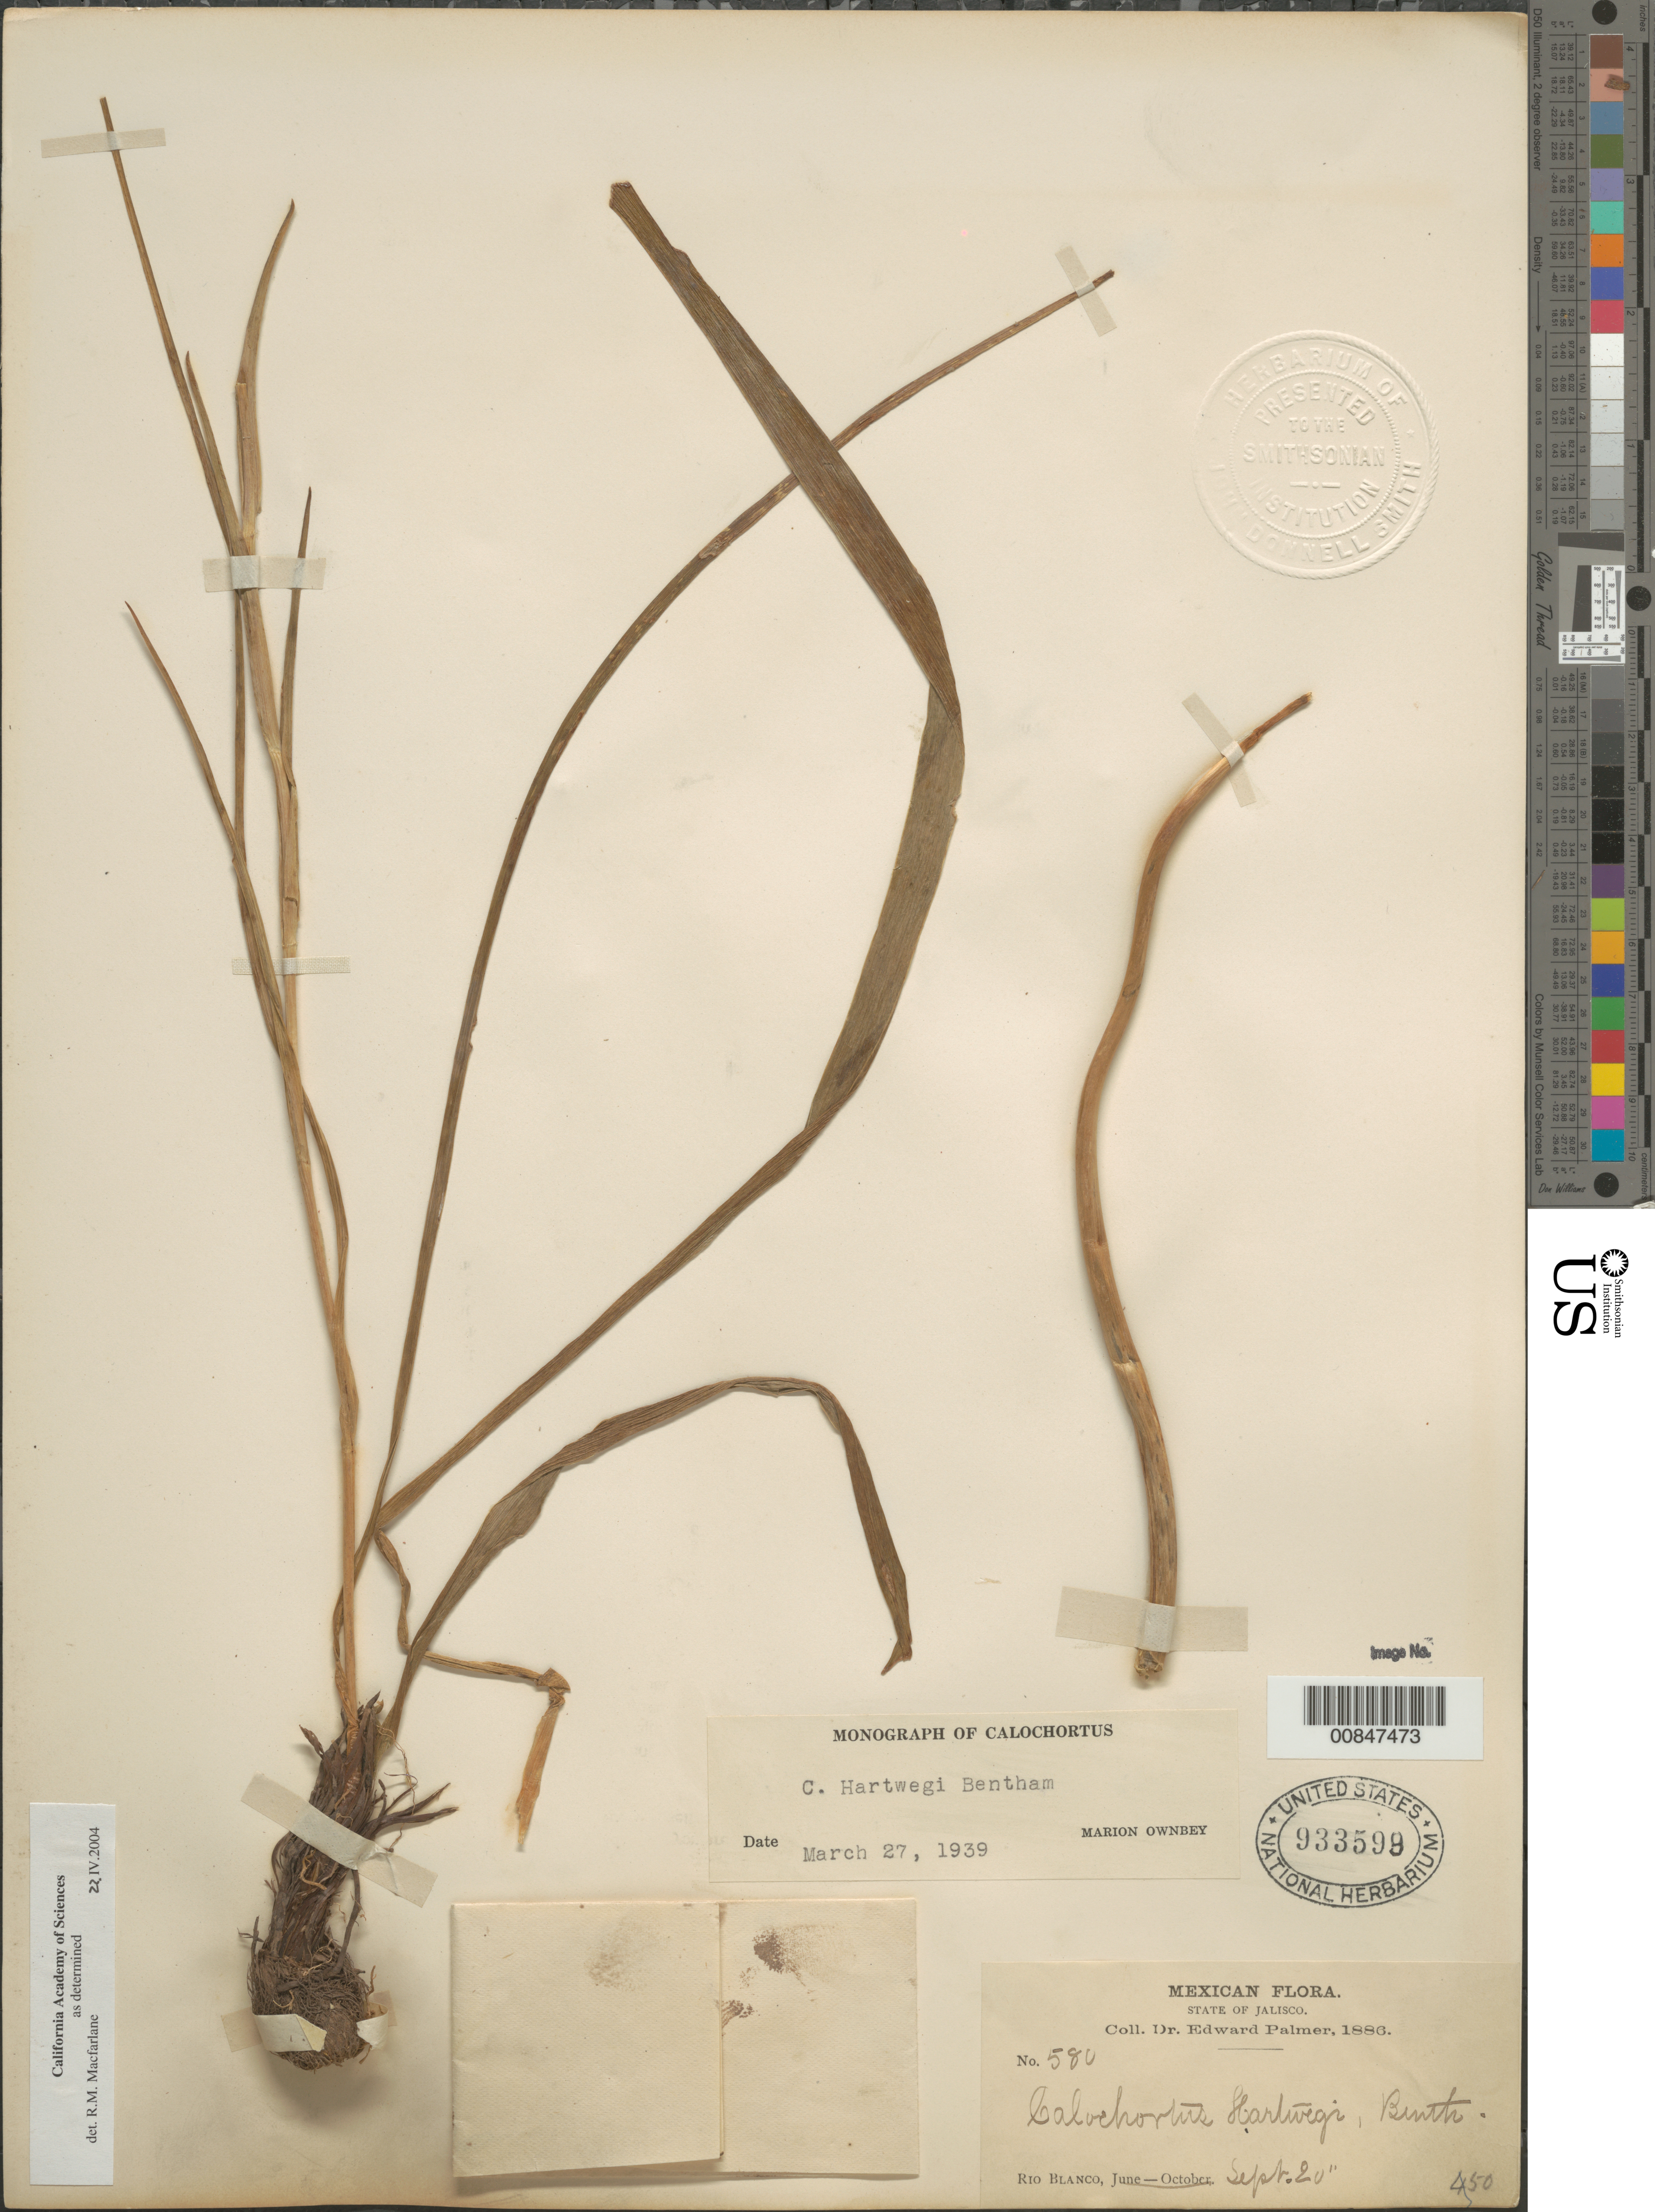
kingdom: Plantae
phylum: Tracheophyta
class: Liliopsida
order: Liliales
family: Liliaceae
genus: Calochortus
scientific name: Calochortus hartwegii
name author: Benth.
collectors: E. Palmer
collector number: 580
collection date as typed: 20 Sep 1886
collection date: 1886-09-20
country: Mexico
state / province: Jalisco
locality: Río Blanco, Jalisco.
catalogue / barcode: US 933599